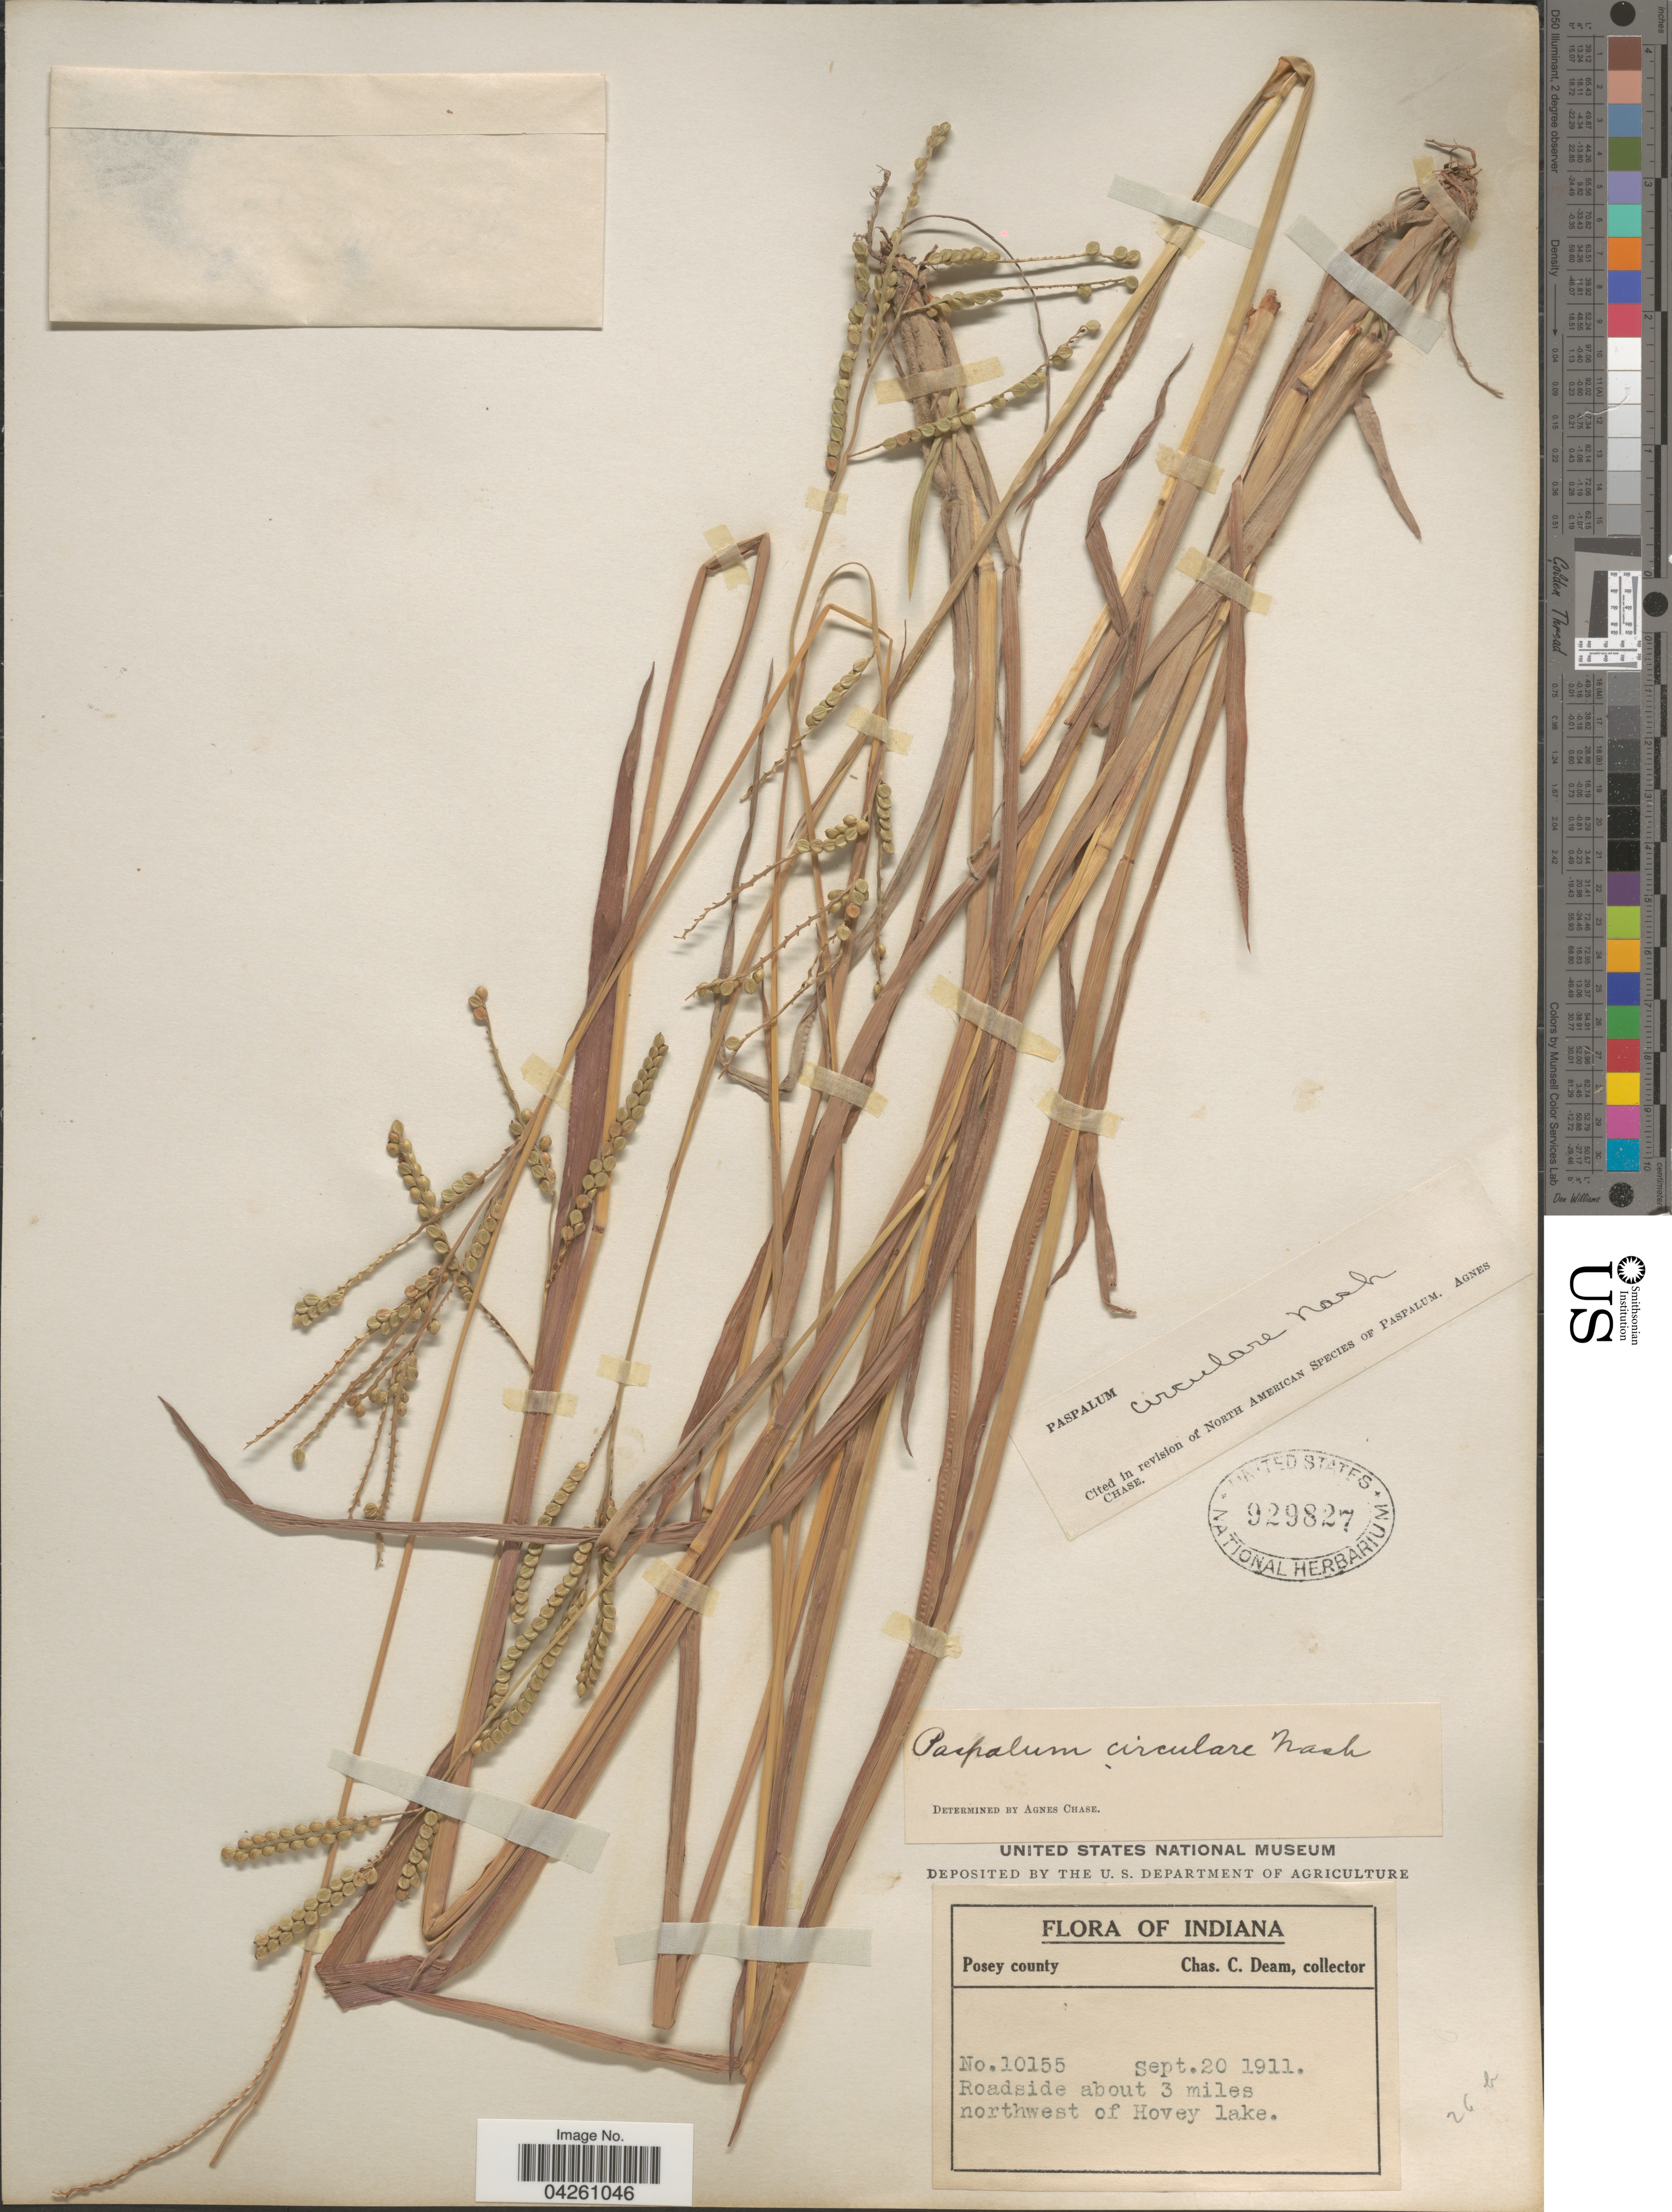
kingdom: Plantae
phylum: Tracheophyta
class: Liliopsida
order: Poales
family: Poaceae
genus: Paspalum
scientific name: Paspalum circulare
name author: Nash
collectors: C. C. Deam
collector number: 10155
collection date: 1911-09-20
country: United States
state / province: Indiana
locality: Posey county. Roadside about 3 miles northwest of Hovey lake.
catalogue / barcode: US 929827